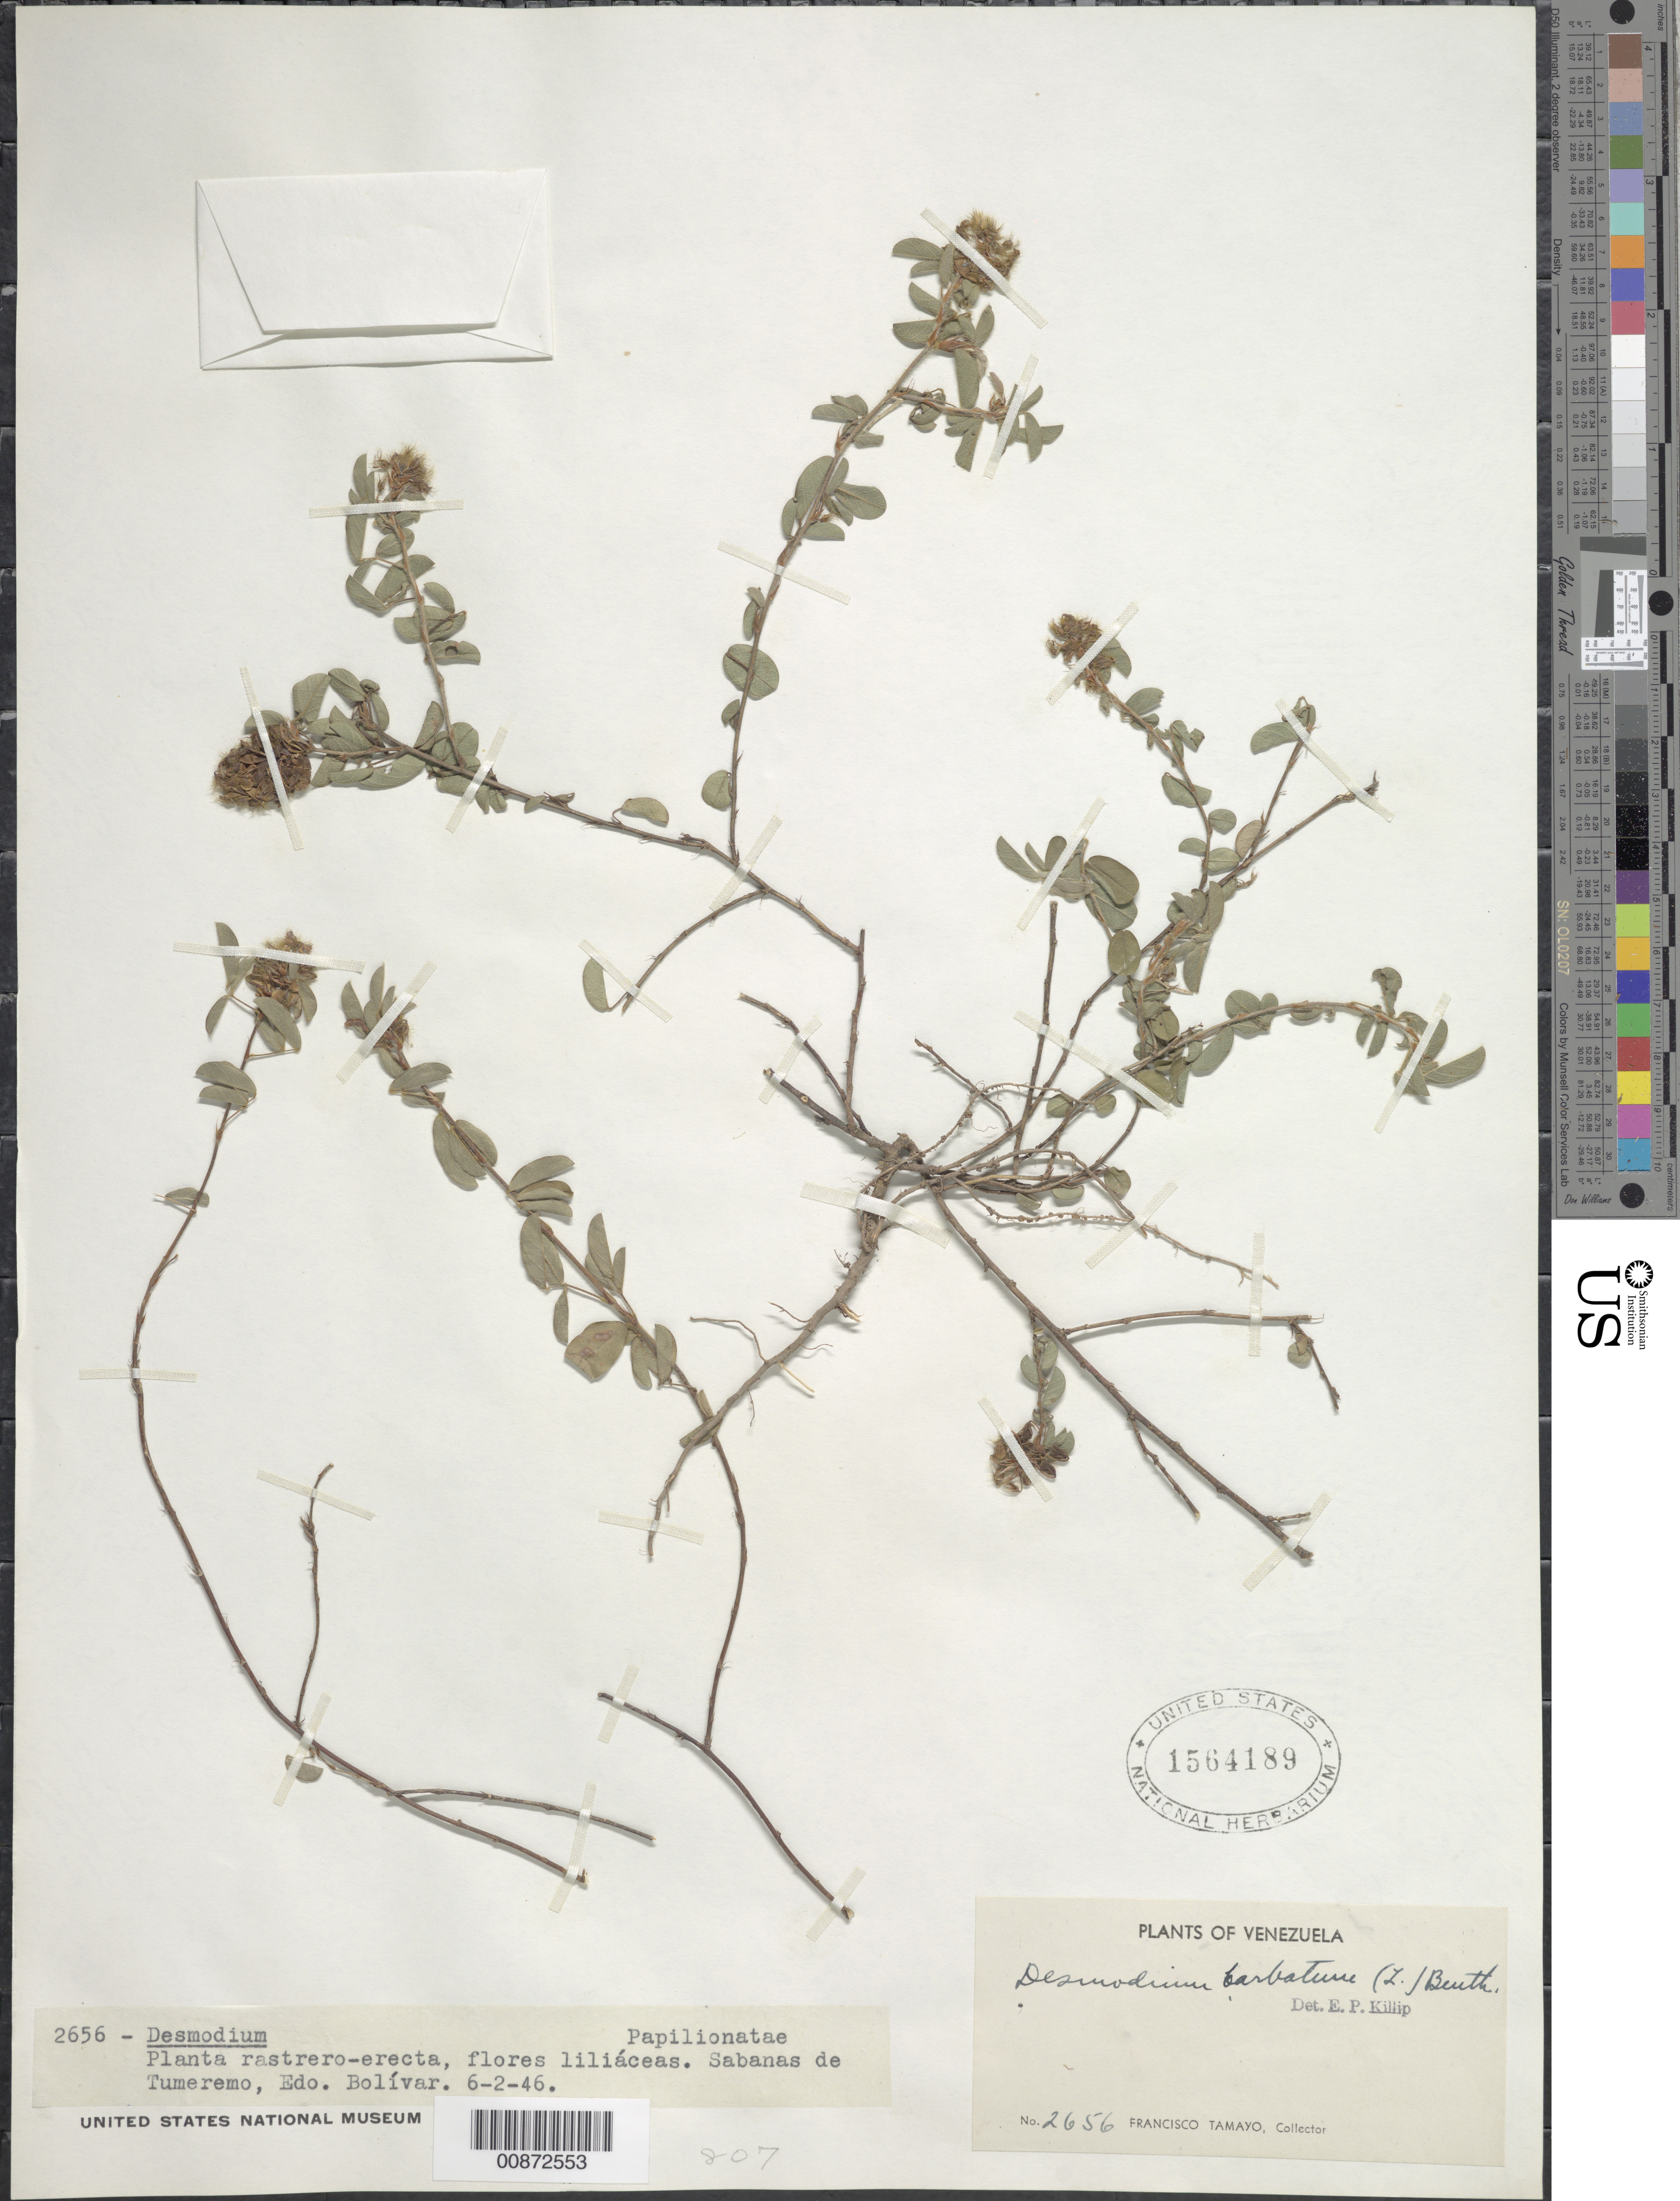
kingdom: Plantae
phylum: Tracheophyta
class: Magnoliopsida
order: Fabales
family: Fabaceae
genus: Grona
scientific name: Grona barbata var. barbata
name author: (L.) H. Ohashi & K. Ohashi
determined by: Strong, Mark T., (BOT), Smithsonian Institution - National Museum of Natural History (UNITED STATES)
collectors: F. Tamayo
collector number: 2656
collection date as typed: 6-Feb-46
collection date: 1946-02-06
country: Venezuela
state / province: Bolívar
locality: Sabanas de Tumeremo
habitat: Sabanas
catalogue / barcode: US 1564189